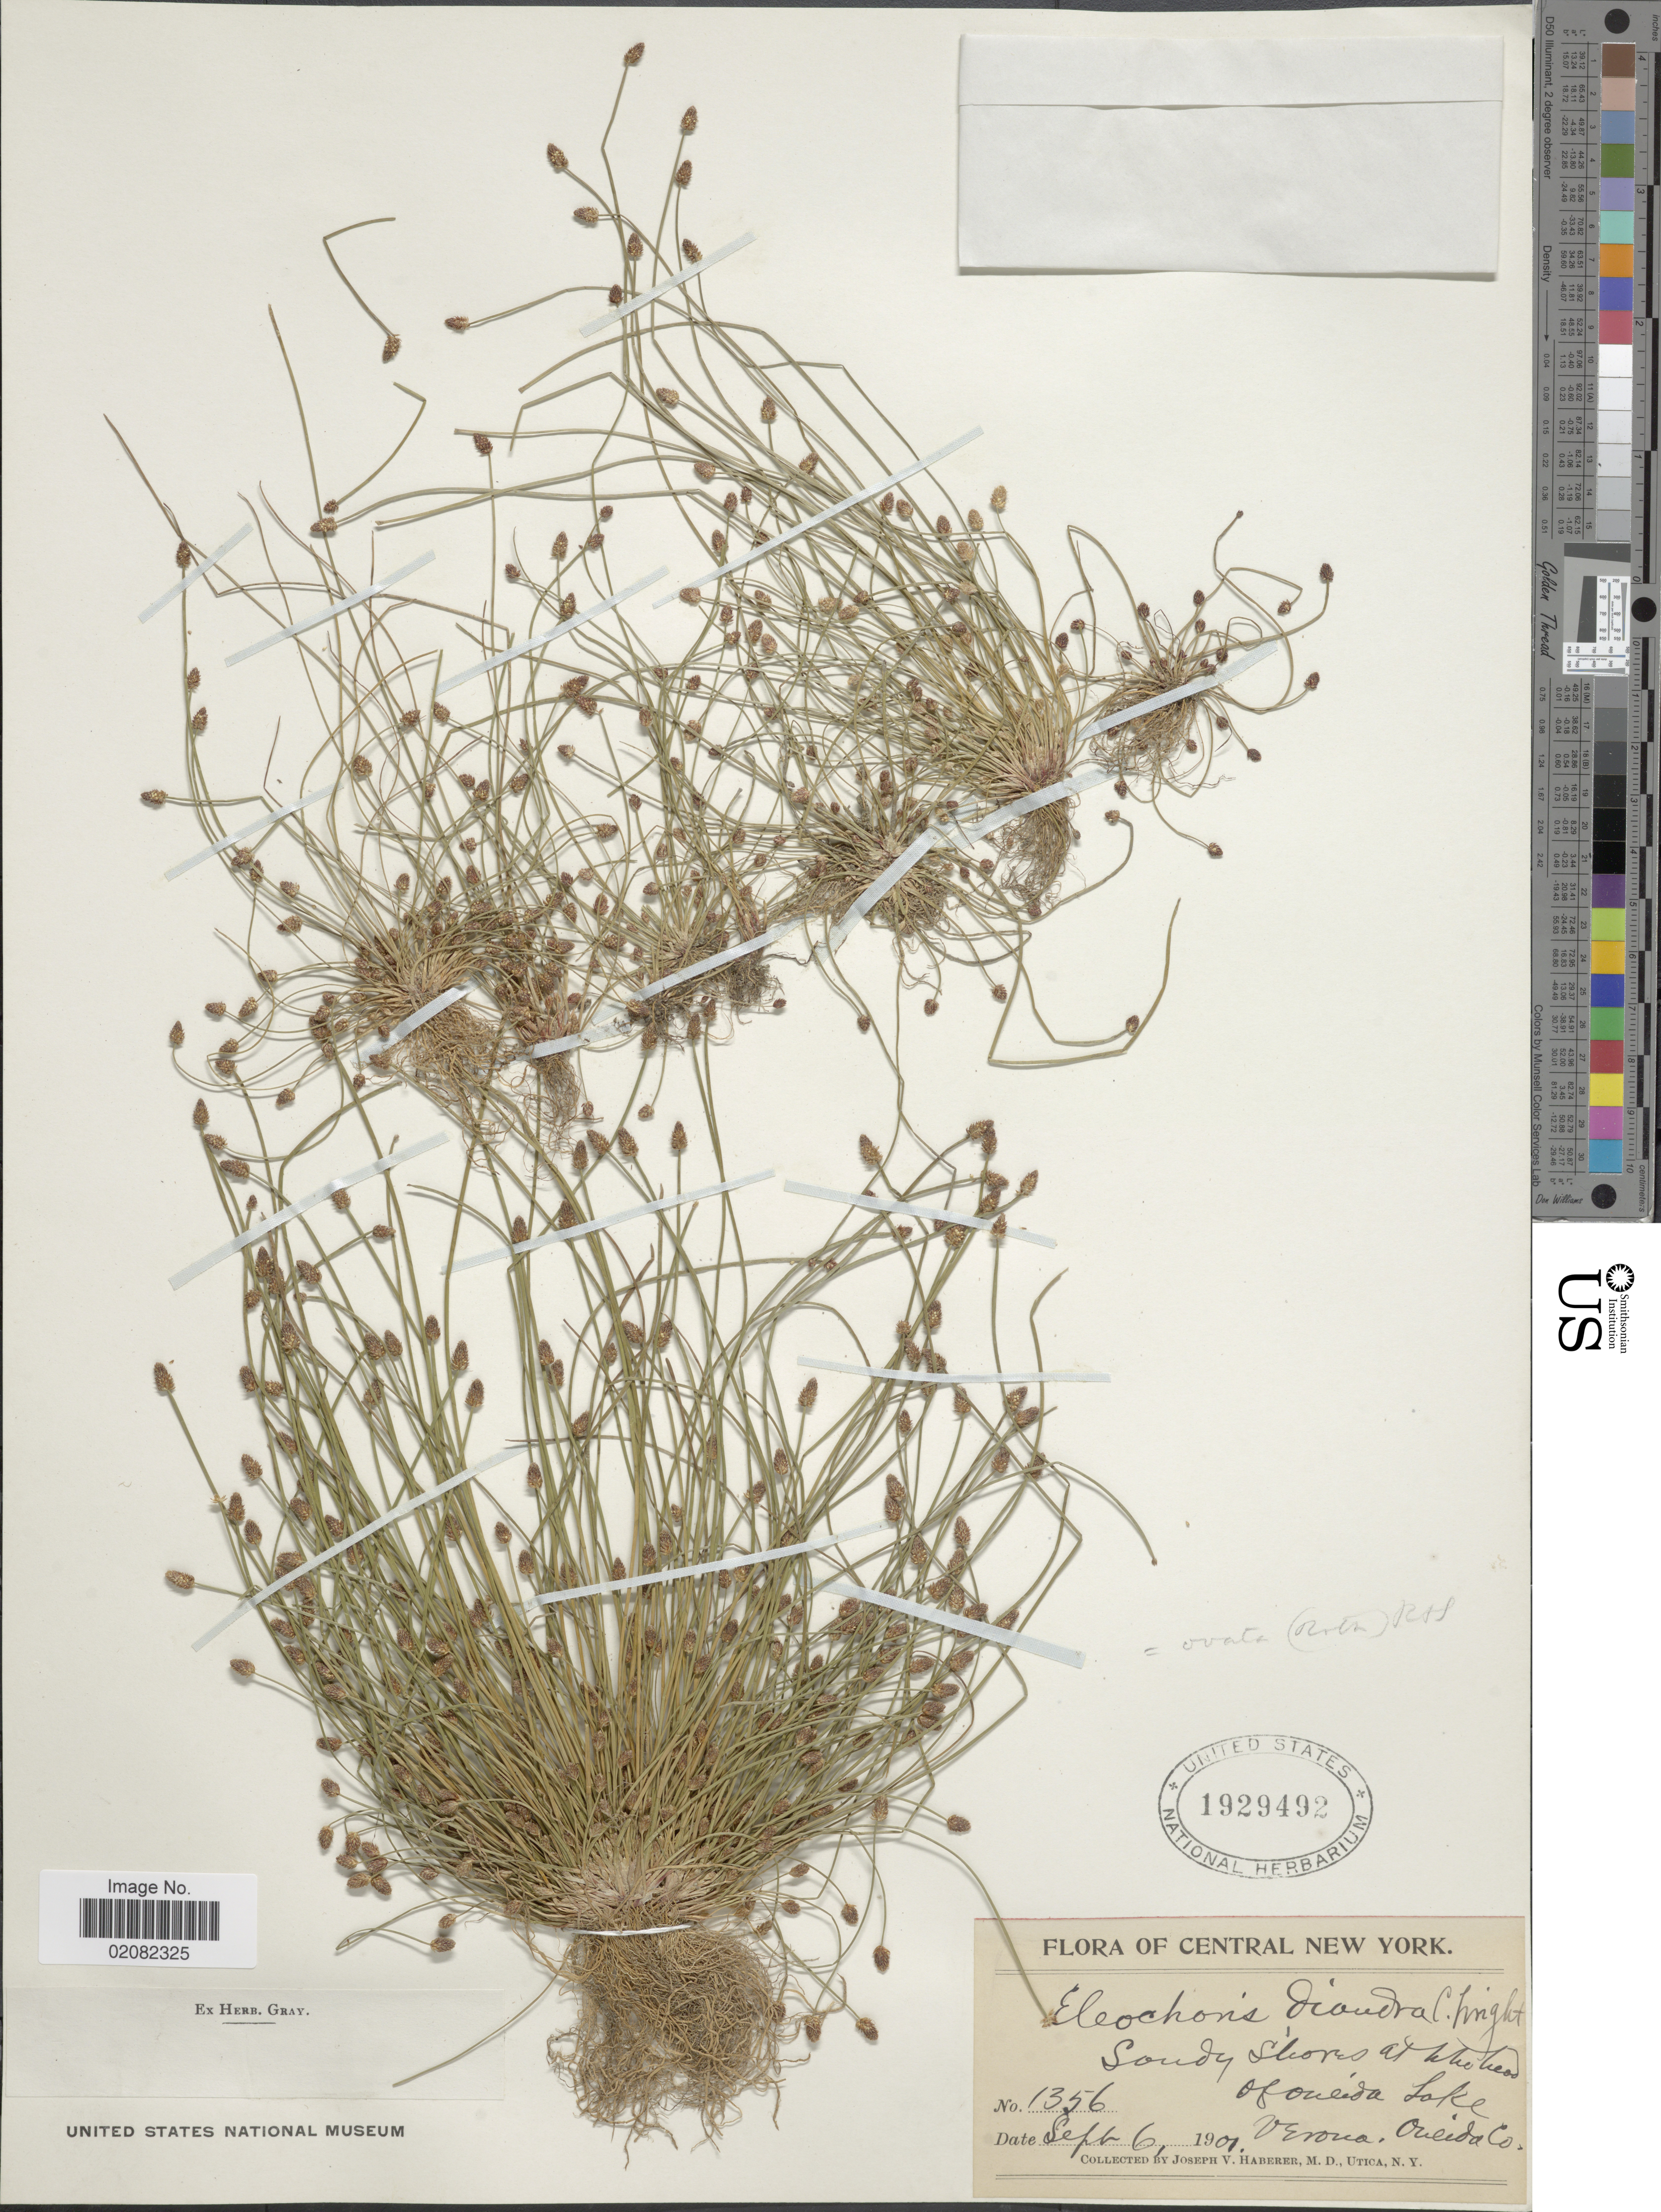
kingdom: Plantae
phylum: Tracheophyta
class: Liliopsida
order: Poales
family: Cyperaceae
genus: Eleocharis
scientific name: Eleocharis diandra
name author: C. Wright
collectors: J. V. Haberer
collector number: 1356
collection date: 1901-09-06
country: United States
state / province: New York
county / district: Oneida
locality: Central New York, Sandy shores at the head of Oneida Lakem Verona, Oneida Co.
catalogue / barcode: US 1929492